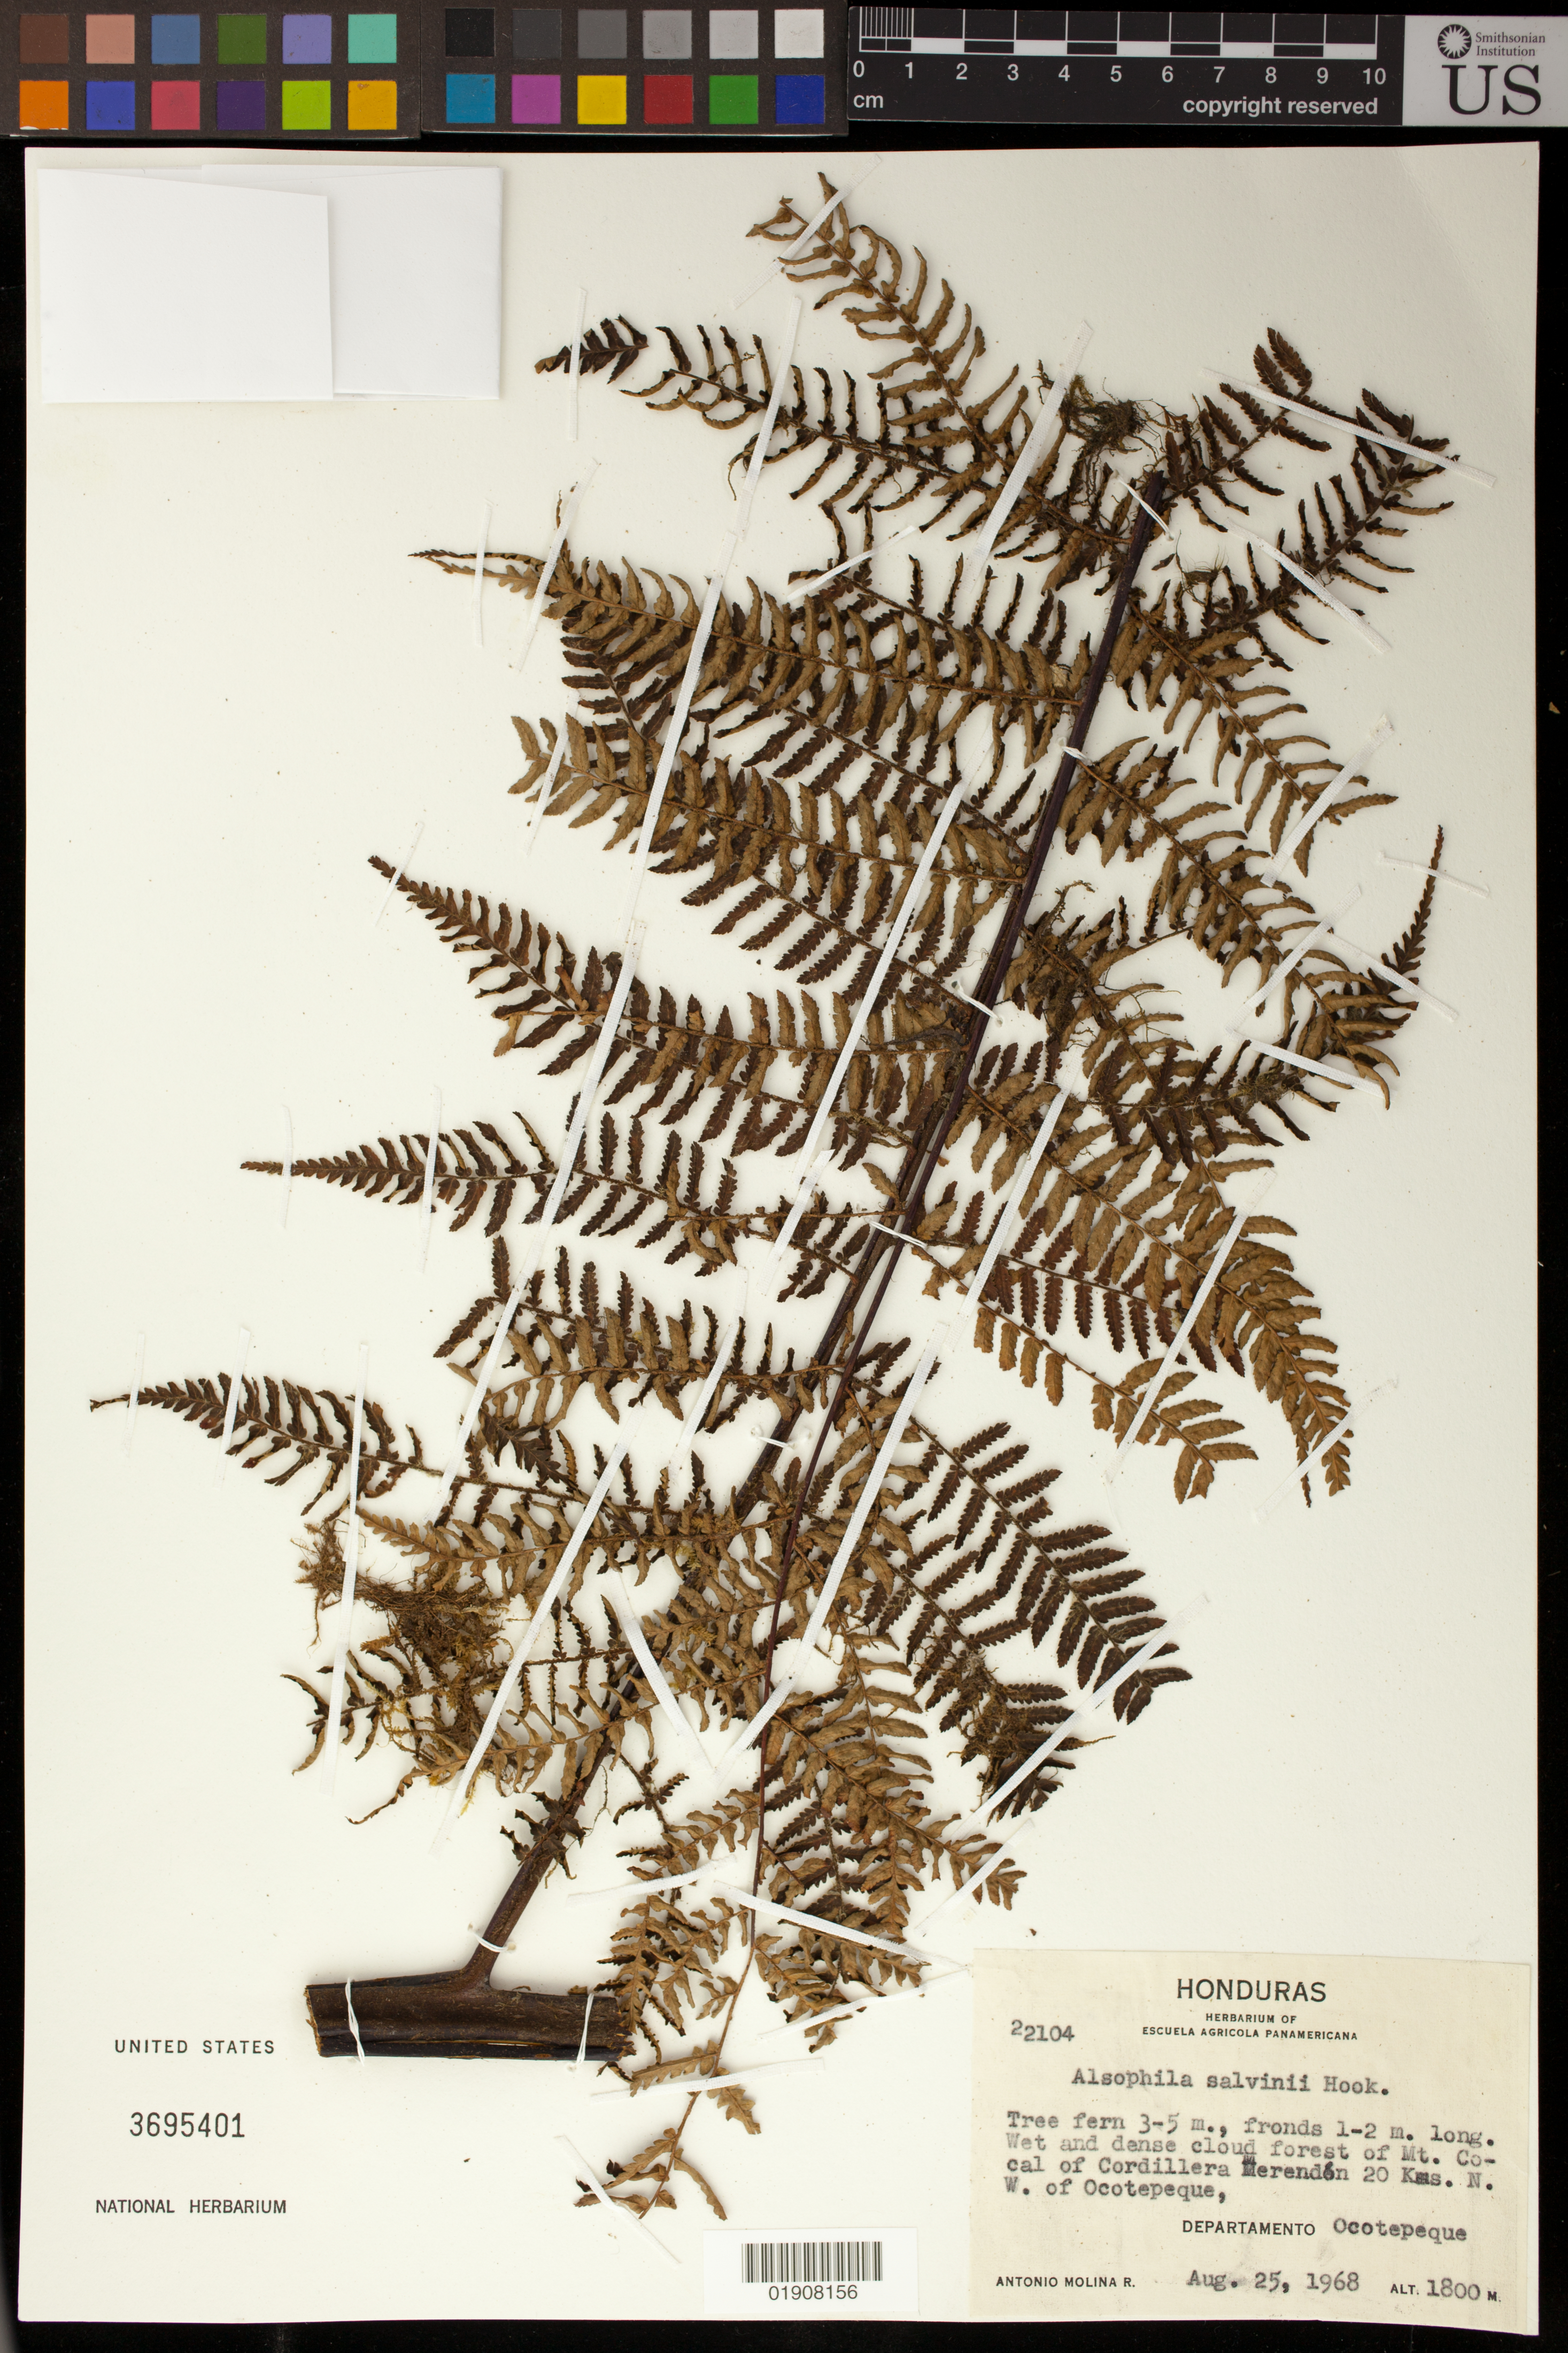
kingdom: Plantae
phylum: Tracheophyta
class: Polypodiopsida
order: Cyatheales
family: Cyatheaceae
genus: Alsophila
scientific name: Alsophila salvinii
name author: Hook.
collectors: A. Molina R.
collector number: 22104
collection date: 1968-08-25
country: Honduras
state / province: Ocotepeque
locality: Mt. Cocal of Cordillera Merendon 20 kms. NW of Ocotepeque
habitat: Wet and dense cloud forest.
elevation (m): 1800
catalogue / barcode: US 3695401